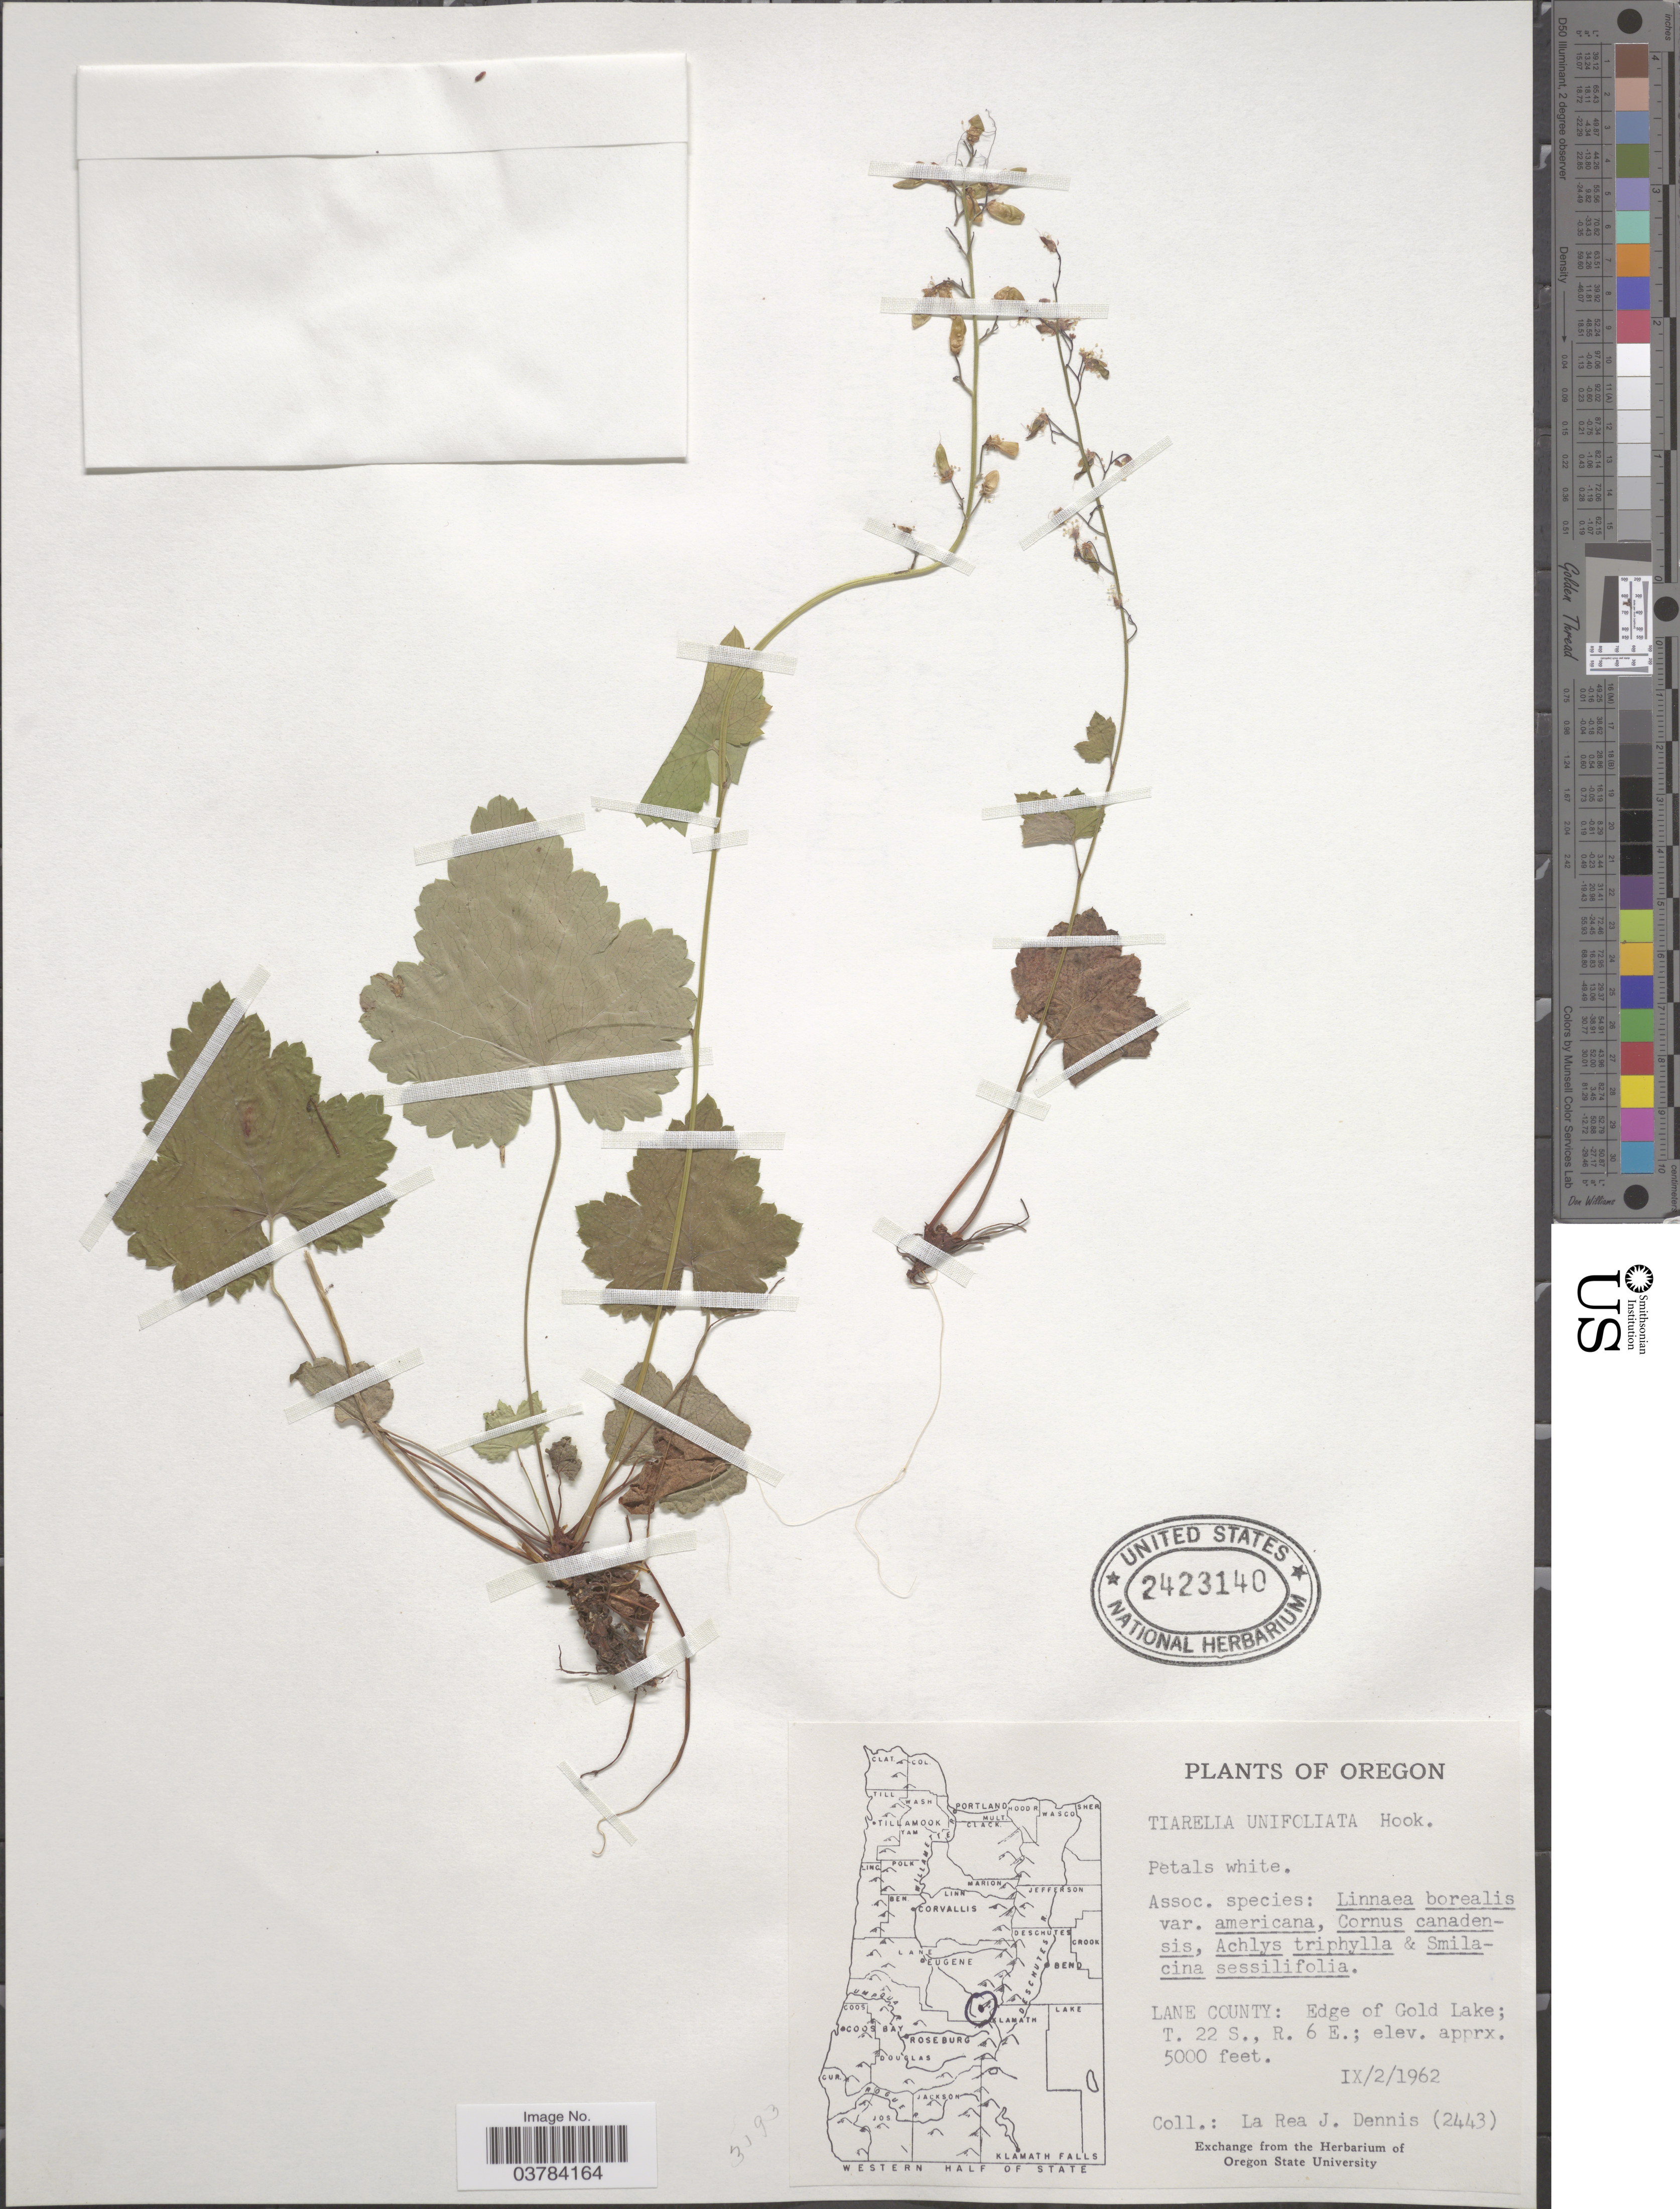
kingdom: Plantae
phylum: Tracheophyta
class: Magnoliopsida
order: Saxifragales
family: Saxifragaceae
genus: Tiarella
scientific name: Tiarella unifoliata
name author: Hook.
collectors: L. Dennis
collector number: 2443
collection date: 1962-09-02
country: United States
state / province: Oregon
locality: Lane County: Edg of Gold Lake; T. 22 S., R. 6 E.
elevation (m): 1524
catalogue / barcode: US 2423140